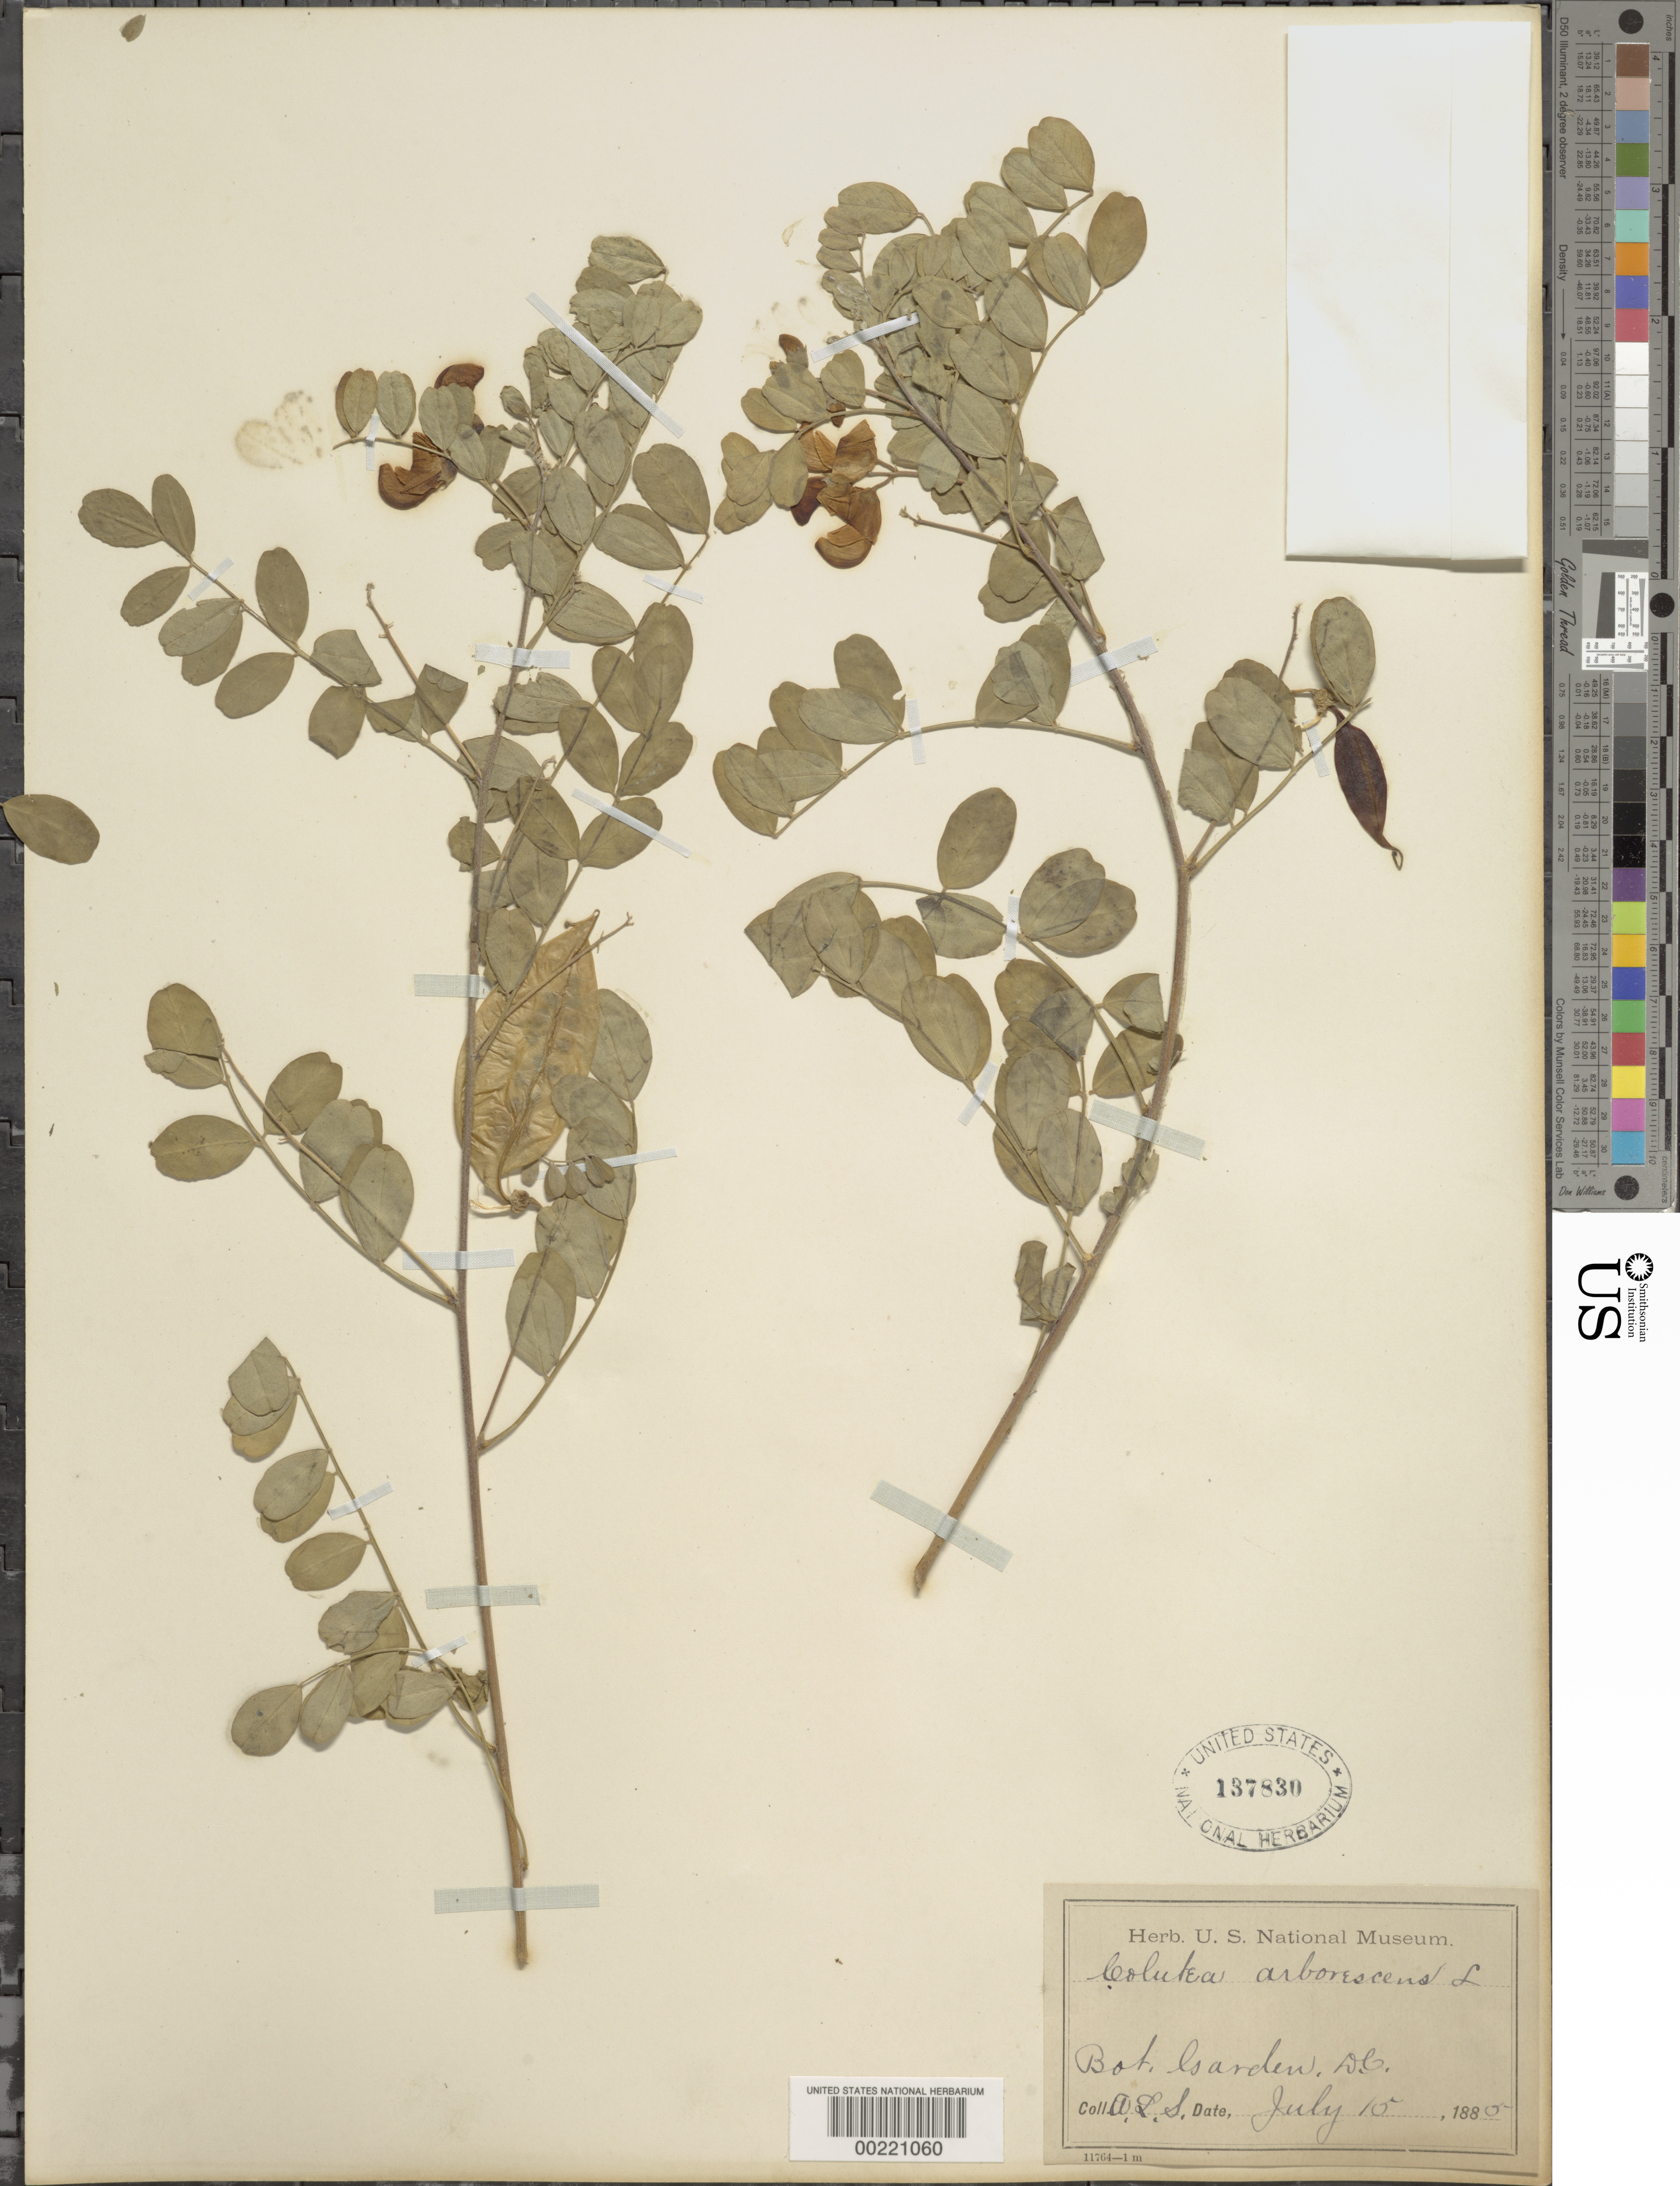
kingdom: Plantae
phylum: Tracheophyta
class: Magnoliopsida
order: Fabales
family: Fabaceae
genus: Colutea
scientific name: Colutea arborescens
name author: L.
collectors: A. L. Schott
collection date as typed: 15 Jul 1885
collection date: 1885-07-15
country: United States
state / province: District of Columbia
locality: Botanical Gardens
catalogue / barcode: US 137830